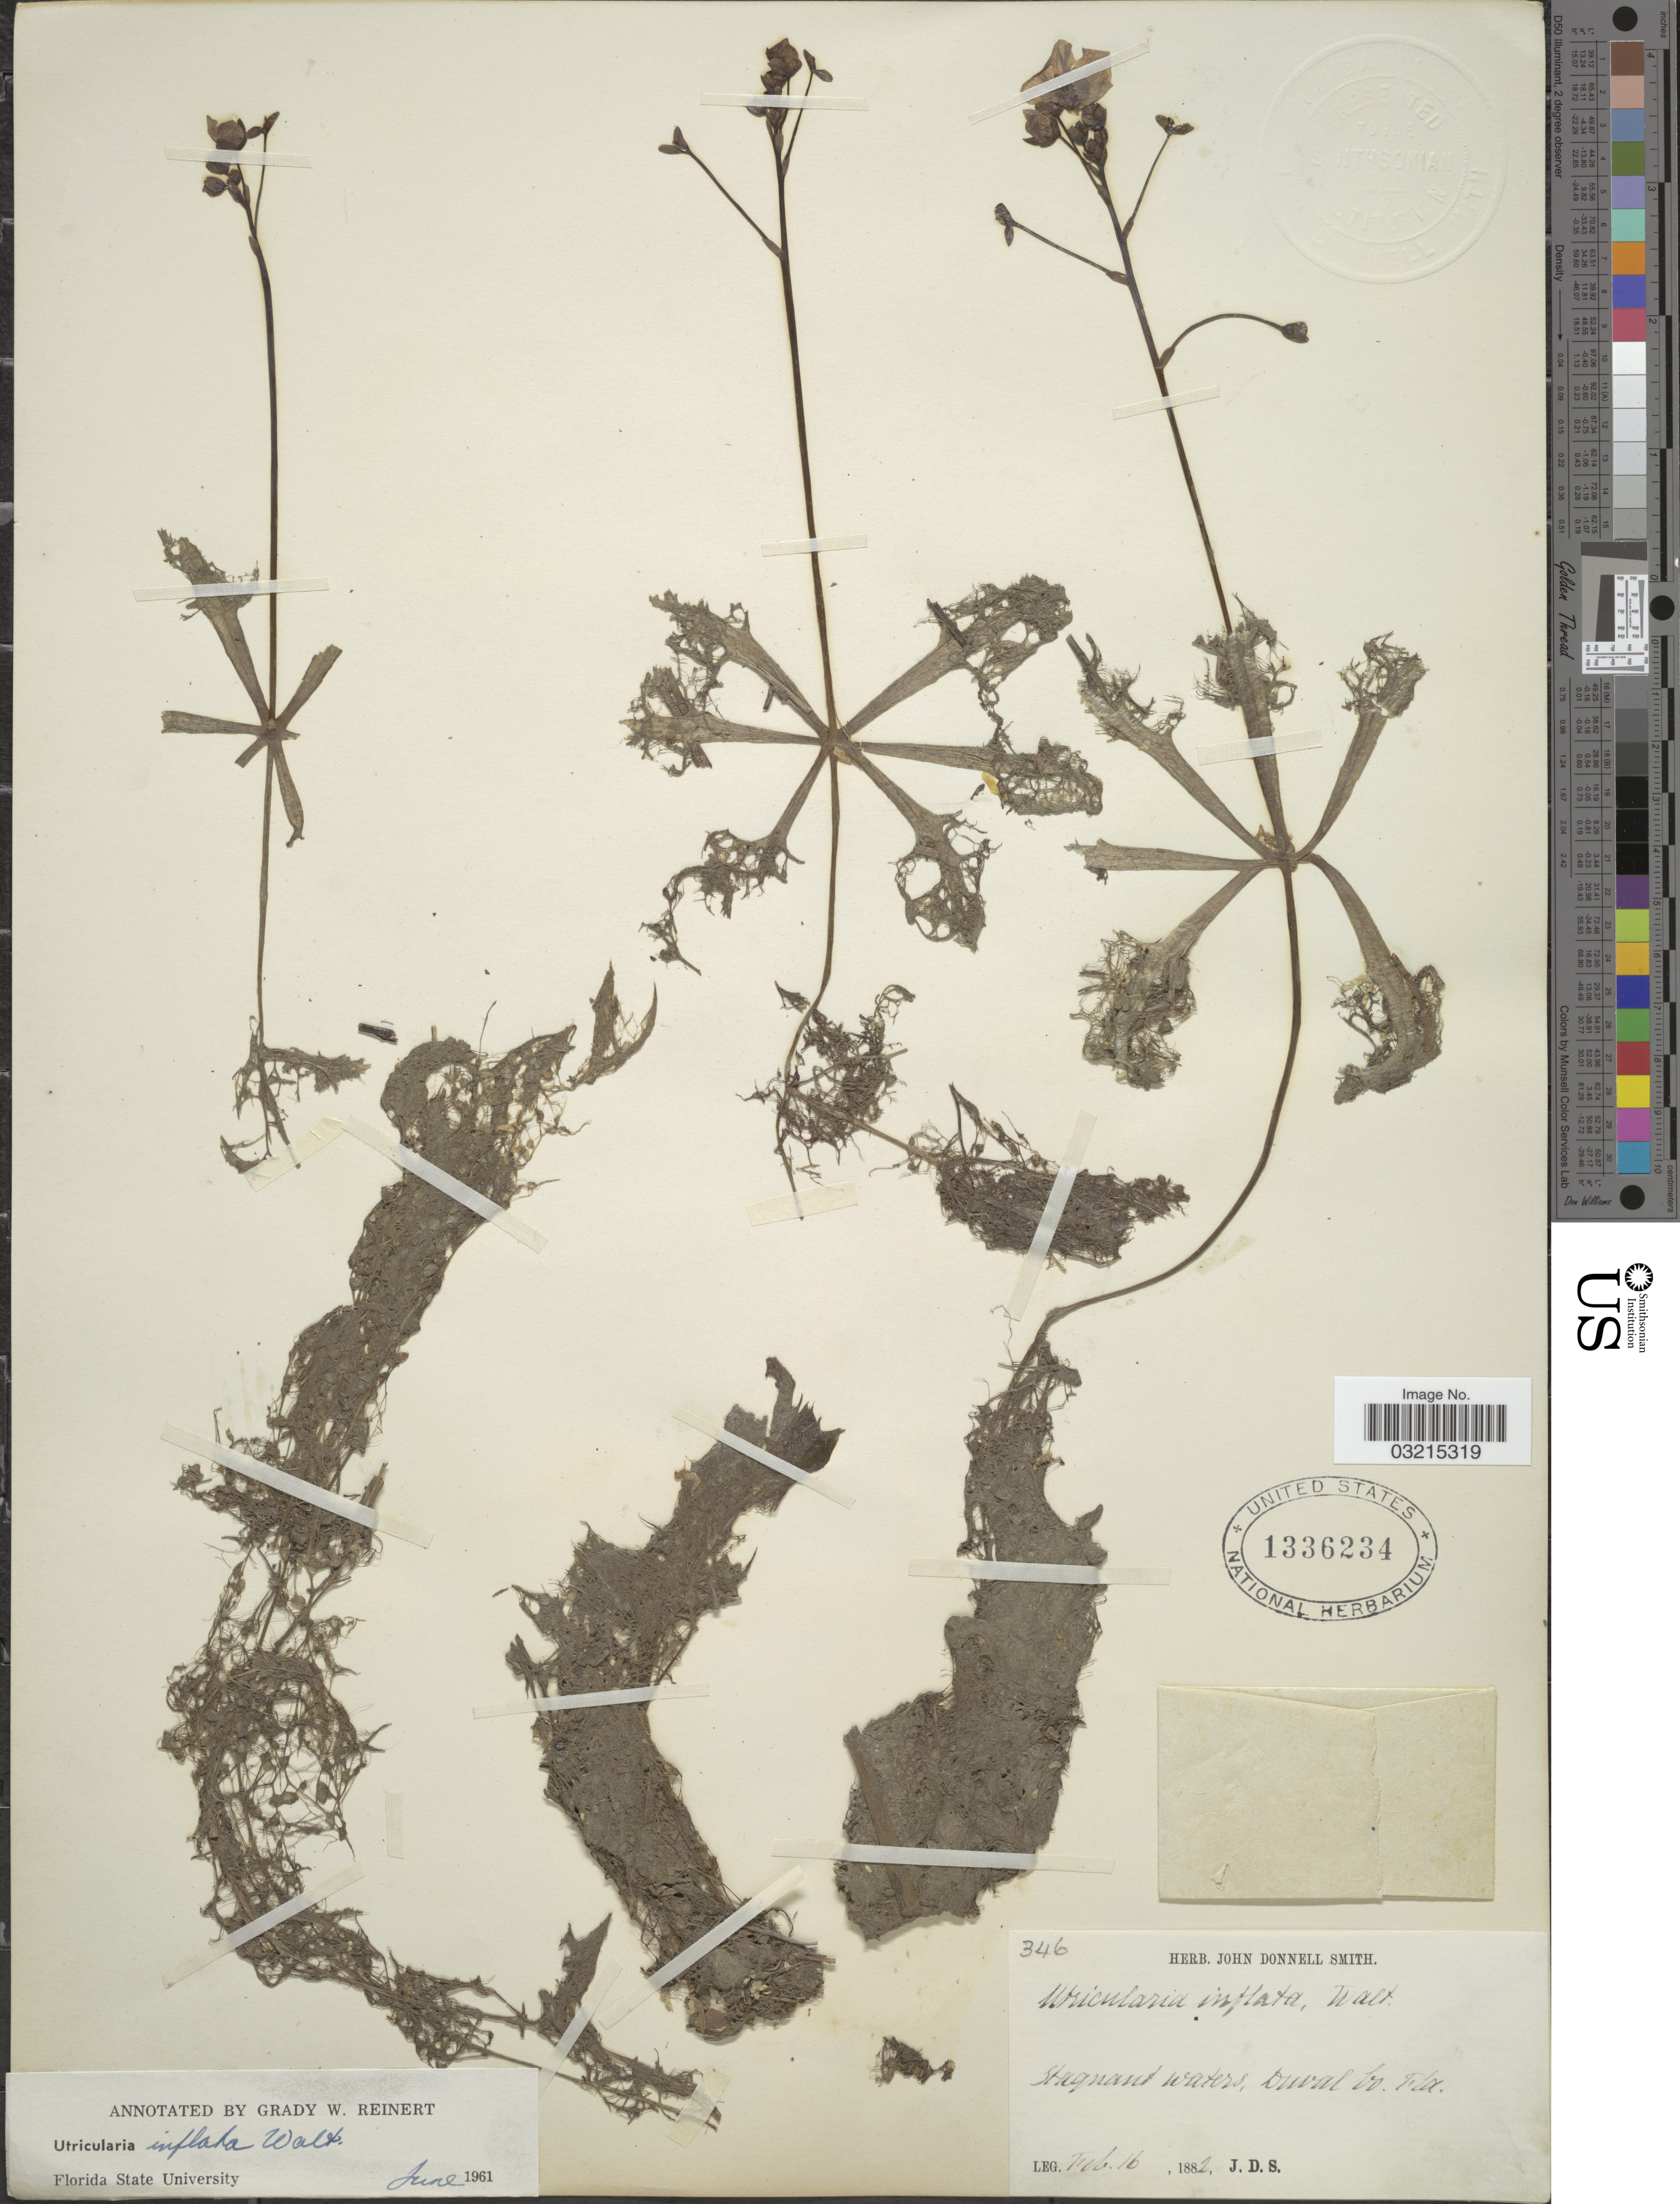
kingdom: Plantae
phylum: Tracheophyta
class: Magnoliopsida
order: Lamiales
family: Lentibulariaceae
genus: Utricularia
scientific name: Utricularia inflata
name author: Walter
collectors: J. Donnell Smith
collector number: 346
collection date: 1882-02-16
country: United States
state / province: Florida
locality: Stagnant waters, Duval Co.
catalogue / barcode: US 1336234